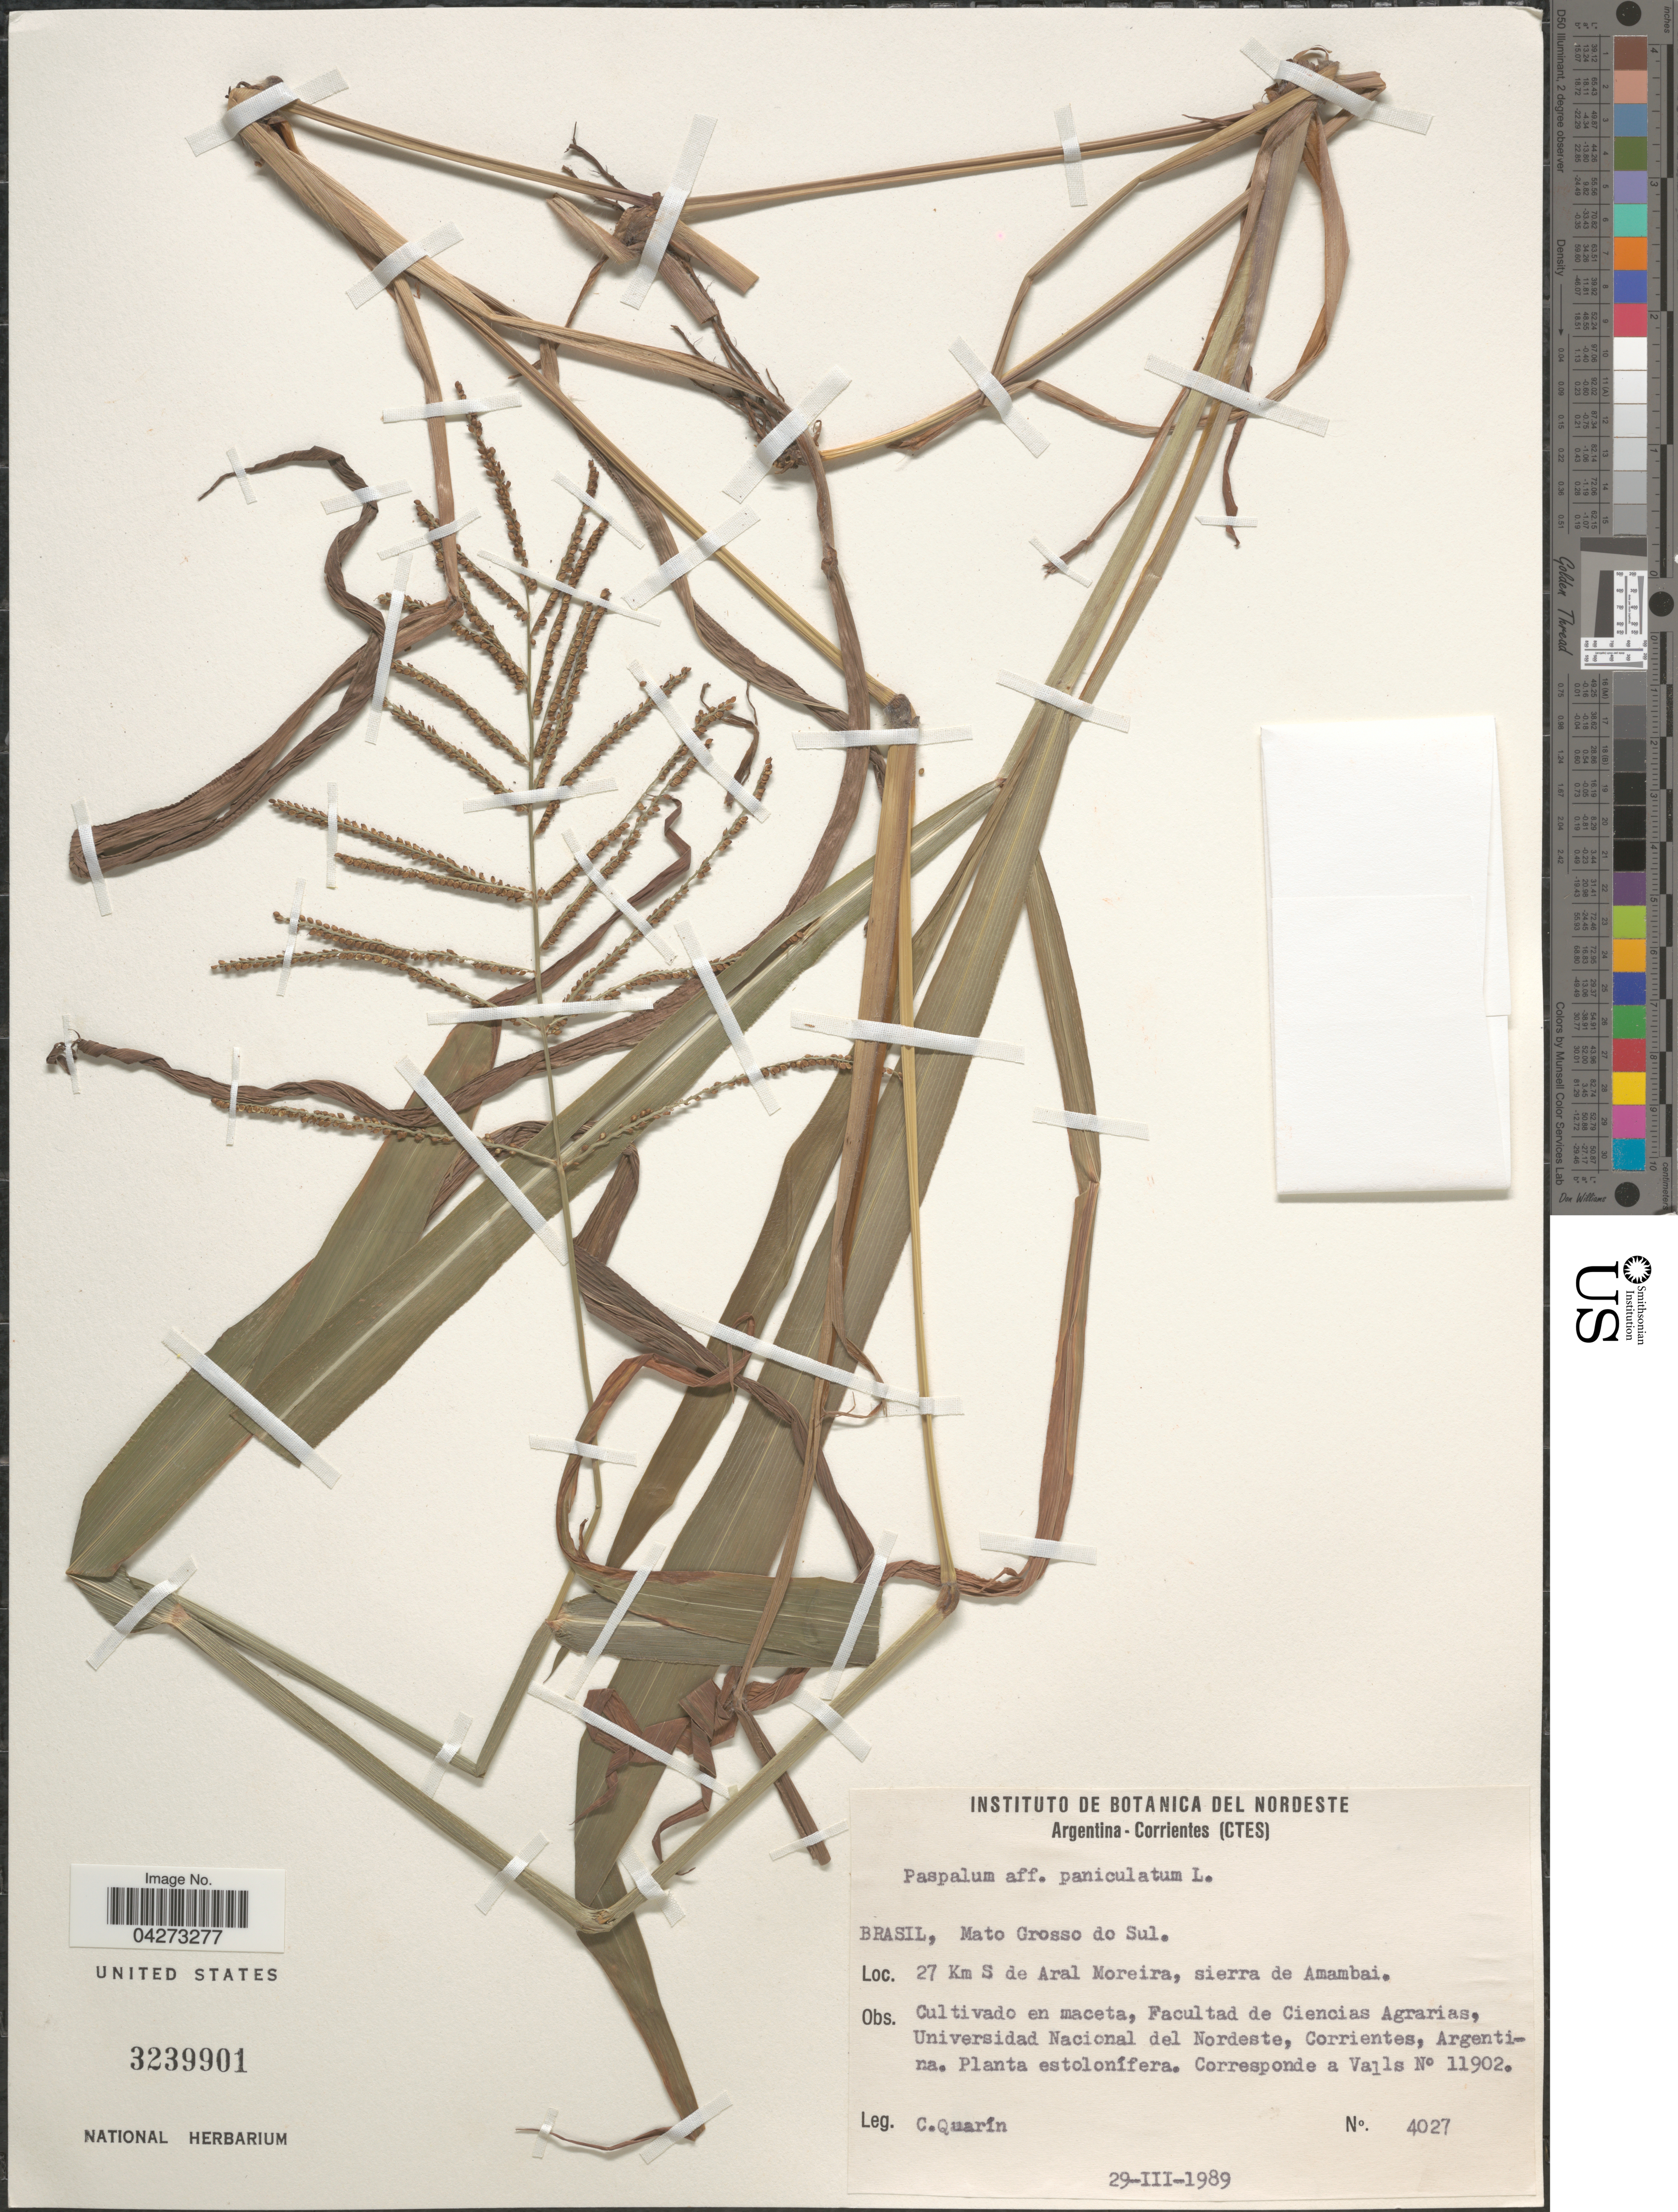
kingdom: Plantae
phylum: Tracheophyta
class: Liliopsida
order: Poales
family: Poaceae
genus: Paspalum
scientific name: Paspalum paniculatum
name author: L.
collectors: C. Quarín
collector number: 4027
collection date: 1989-03-29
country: Argentina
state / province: Corrientes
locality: Facultad de Ciencias Agrarias, Universidad Nacional del Nordeste.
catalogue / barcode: US 3239901